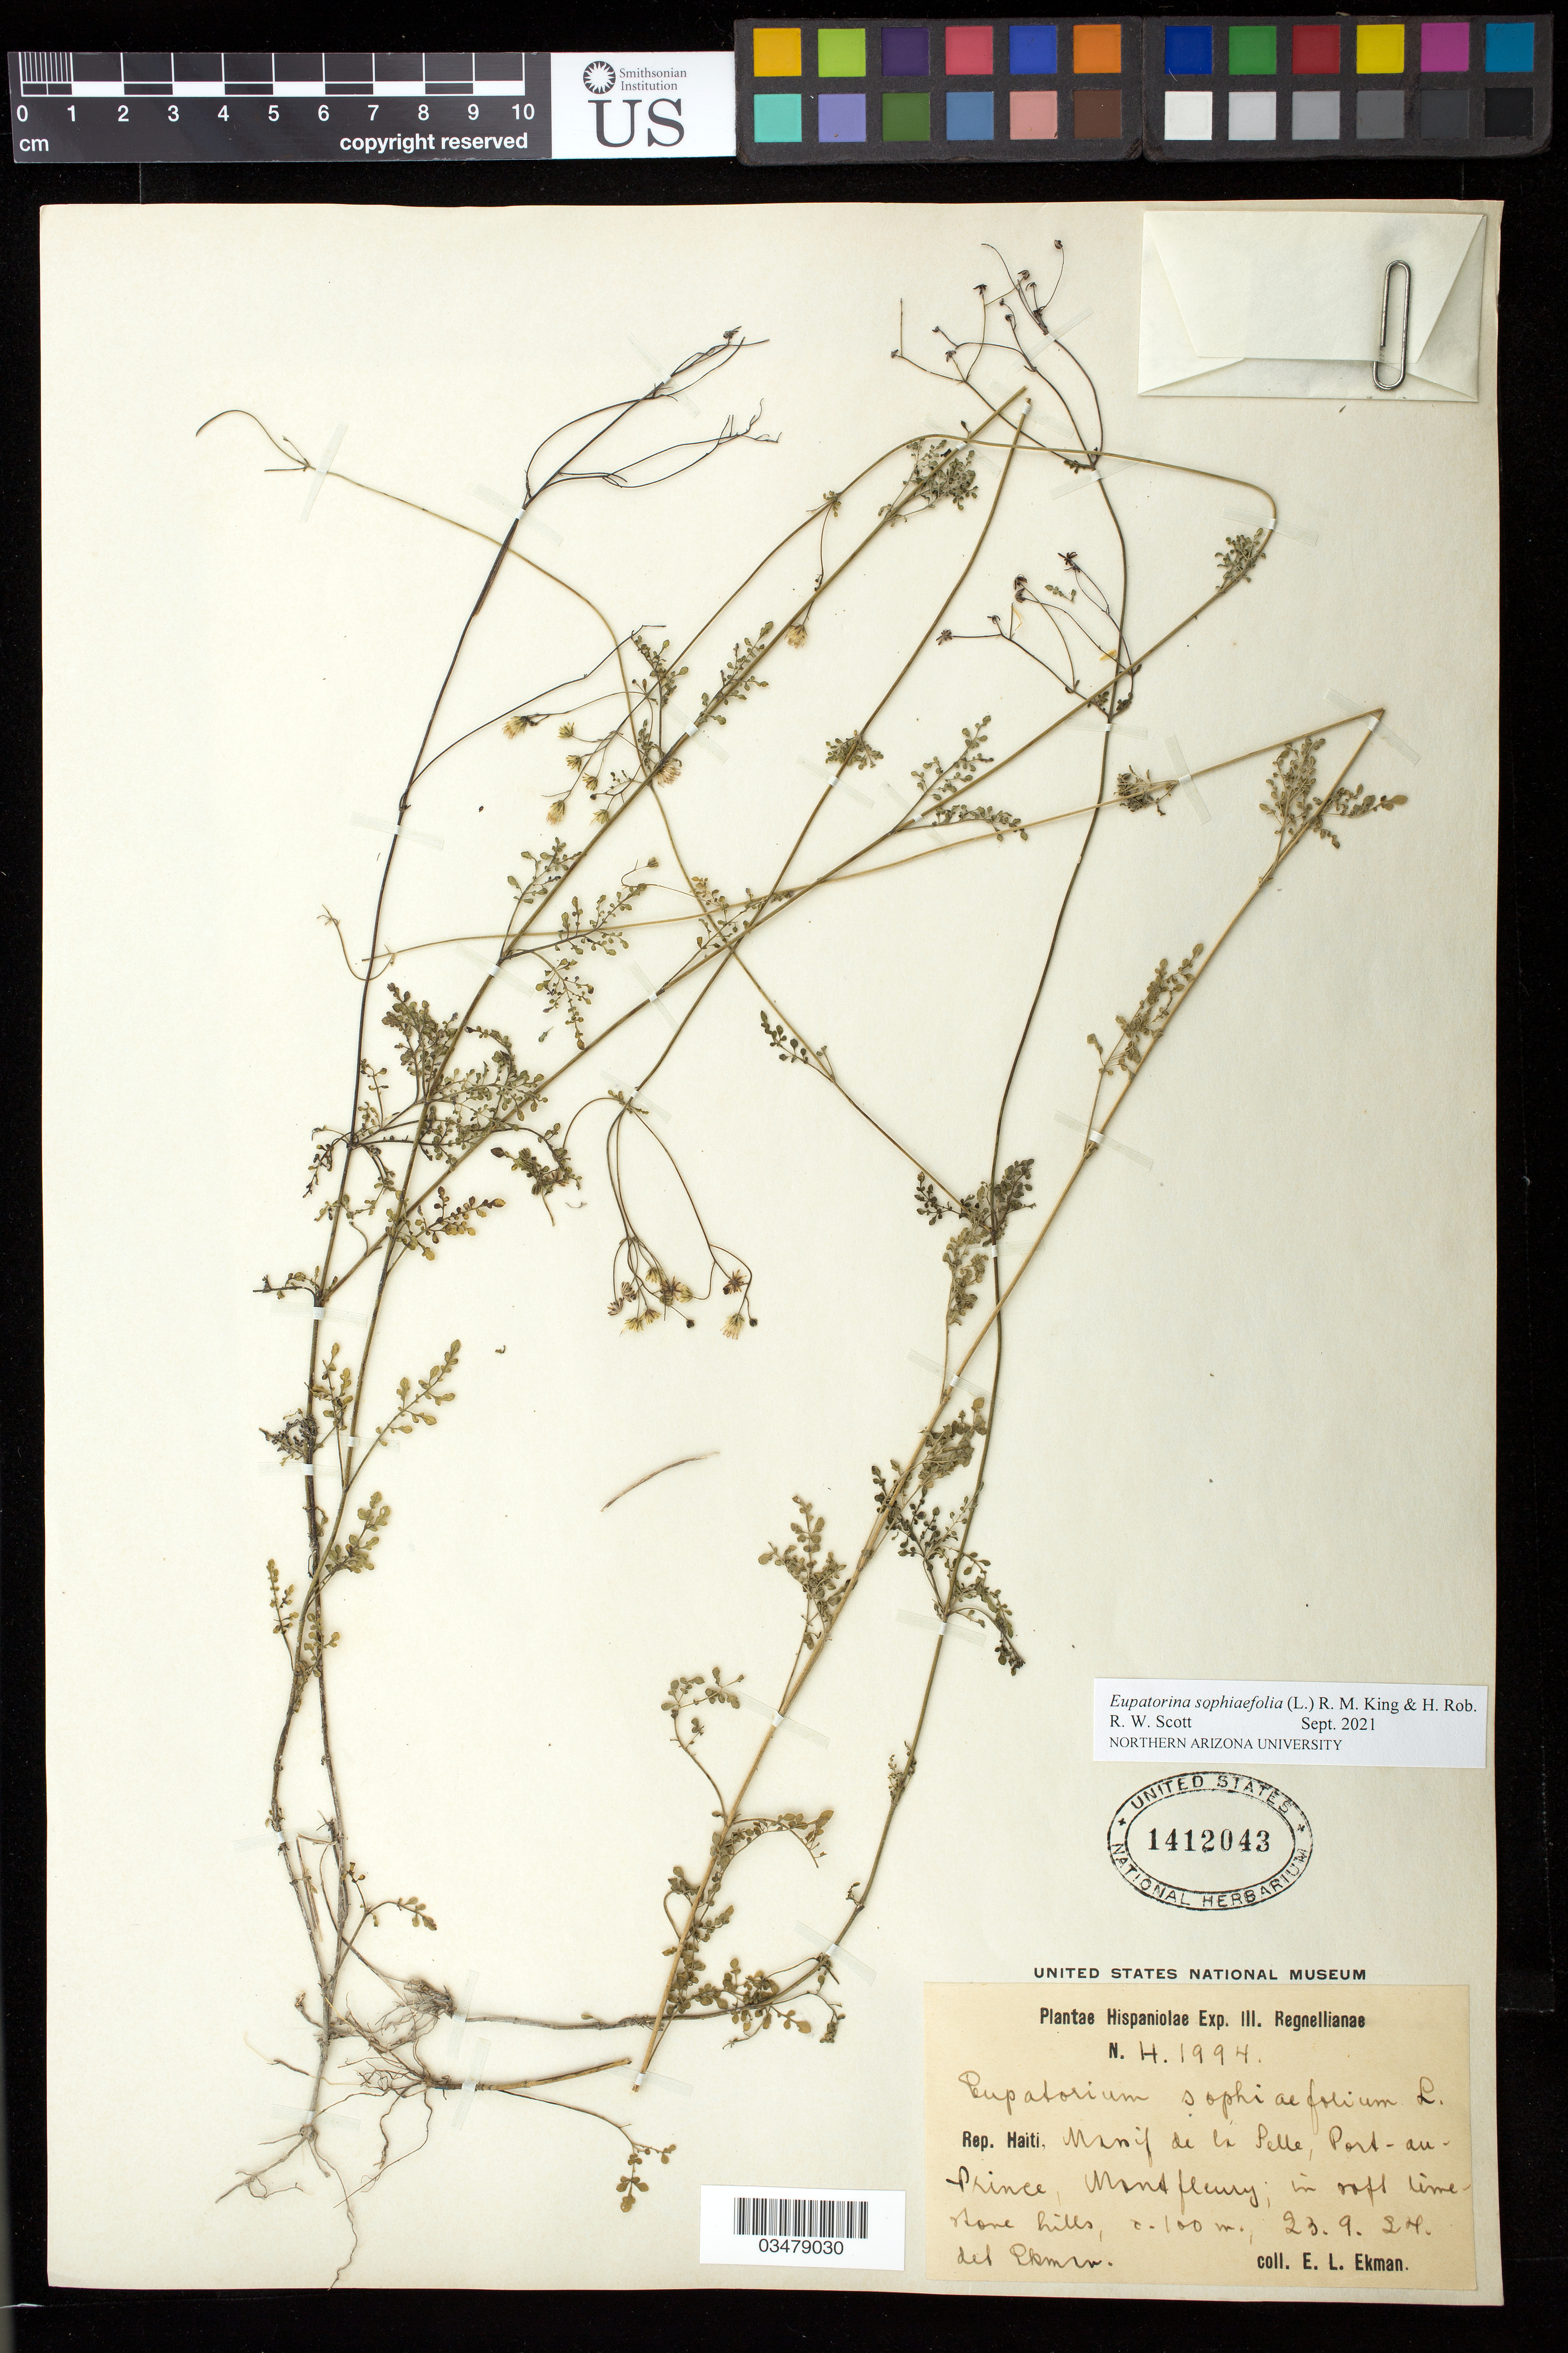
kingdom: Plantae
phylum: Tracheophyta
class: Magnoliopsida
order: Asterales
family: Asteraceae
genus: Eupatorina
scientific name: Eupatorina sophiifolia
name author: (L.) R.M. King & H. Rob.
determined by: Scott, R. W.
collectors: E. L. Ekman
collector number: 1994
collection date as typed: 23 Sep 1924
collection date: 1924-09-23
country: Haiti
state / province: Ouest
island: Hispaniola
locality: Port-au-Prince, Monfleury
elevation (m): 15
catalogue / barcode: US 1412043